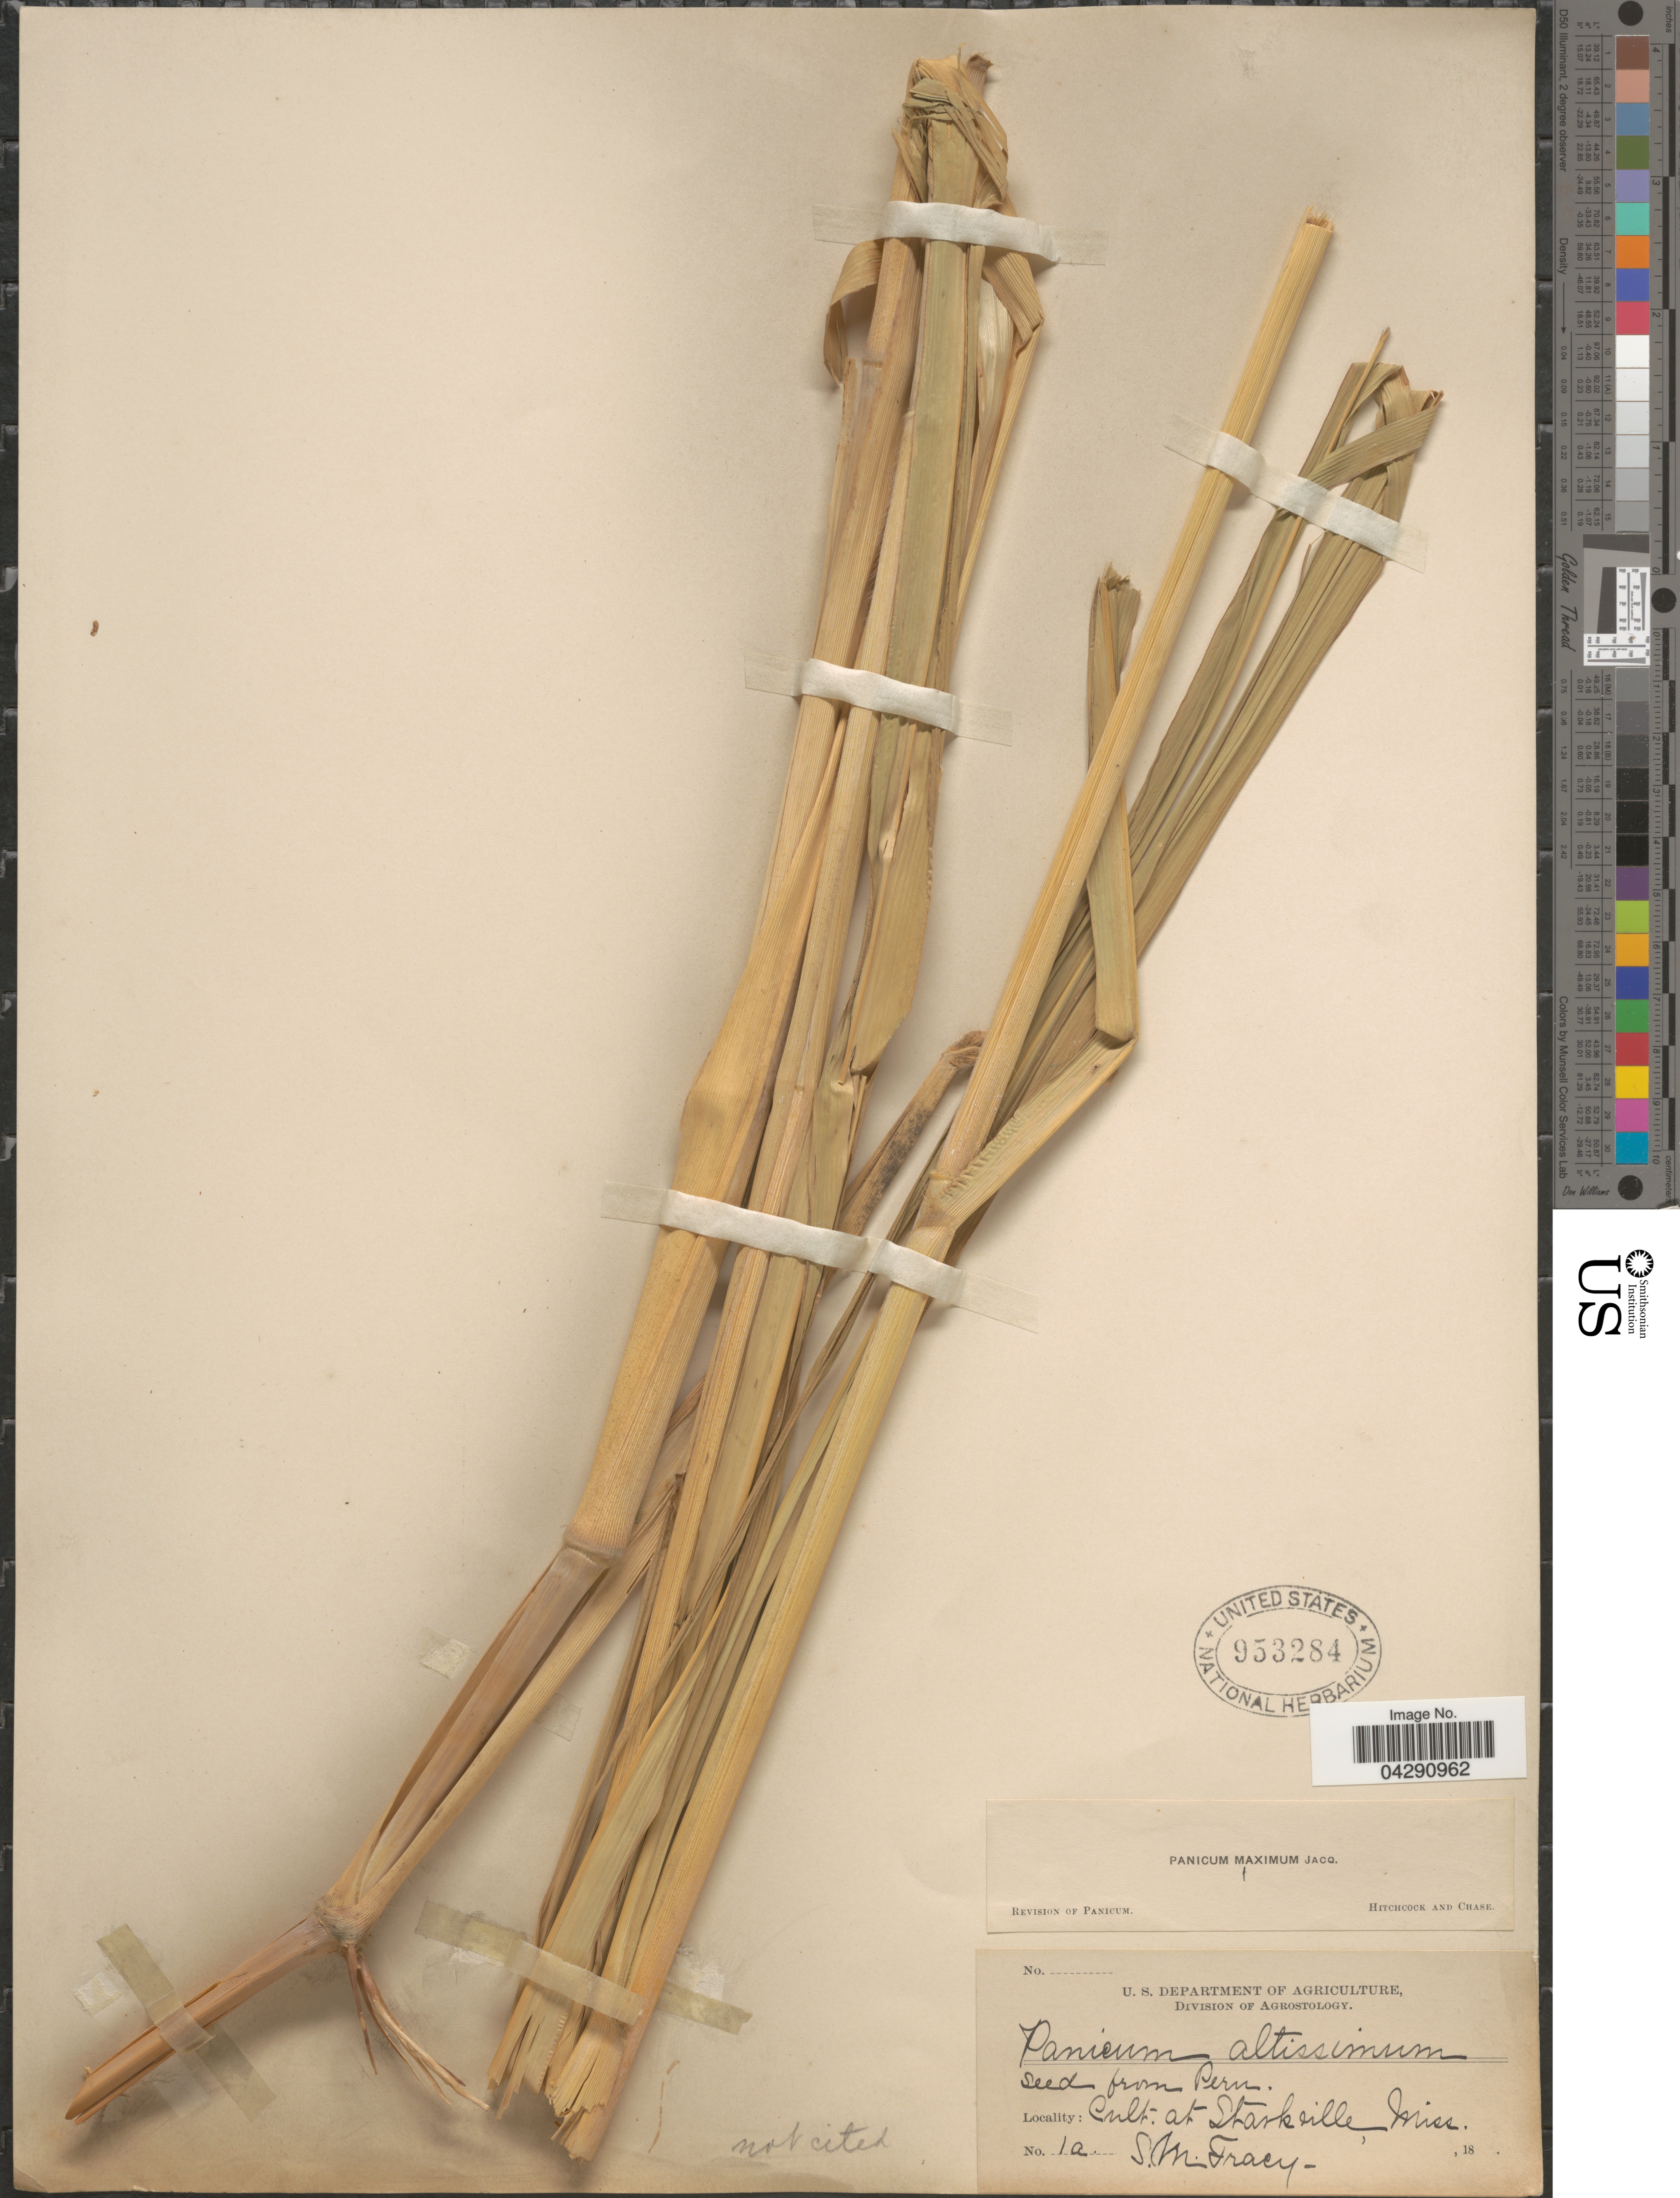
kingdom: Plantae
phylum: Tracheophyta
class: Liliopsida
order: Poales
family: Poaceae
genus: Megathyrsus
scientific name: Megathyrsus maximus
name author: (Jacq.) B.K. Simon & S.W.L. Jacobs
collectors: S. M. Tracy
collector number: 1a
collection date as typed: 18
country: United States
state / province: Mississippi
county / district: Oktibbeha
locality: At Starkville.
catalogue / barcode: US 953284